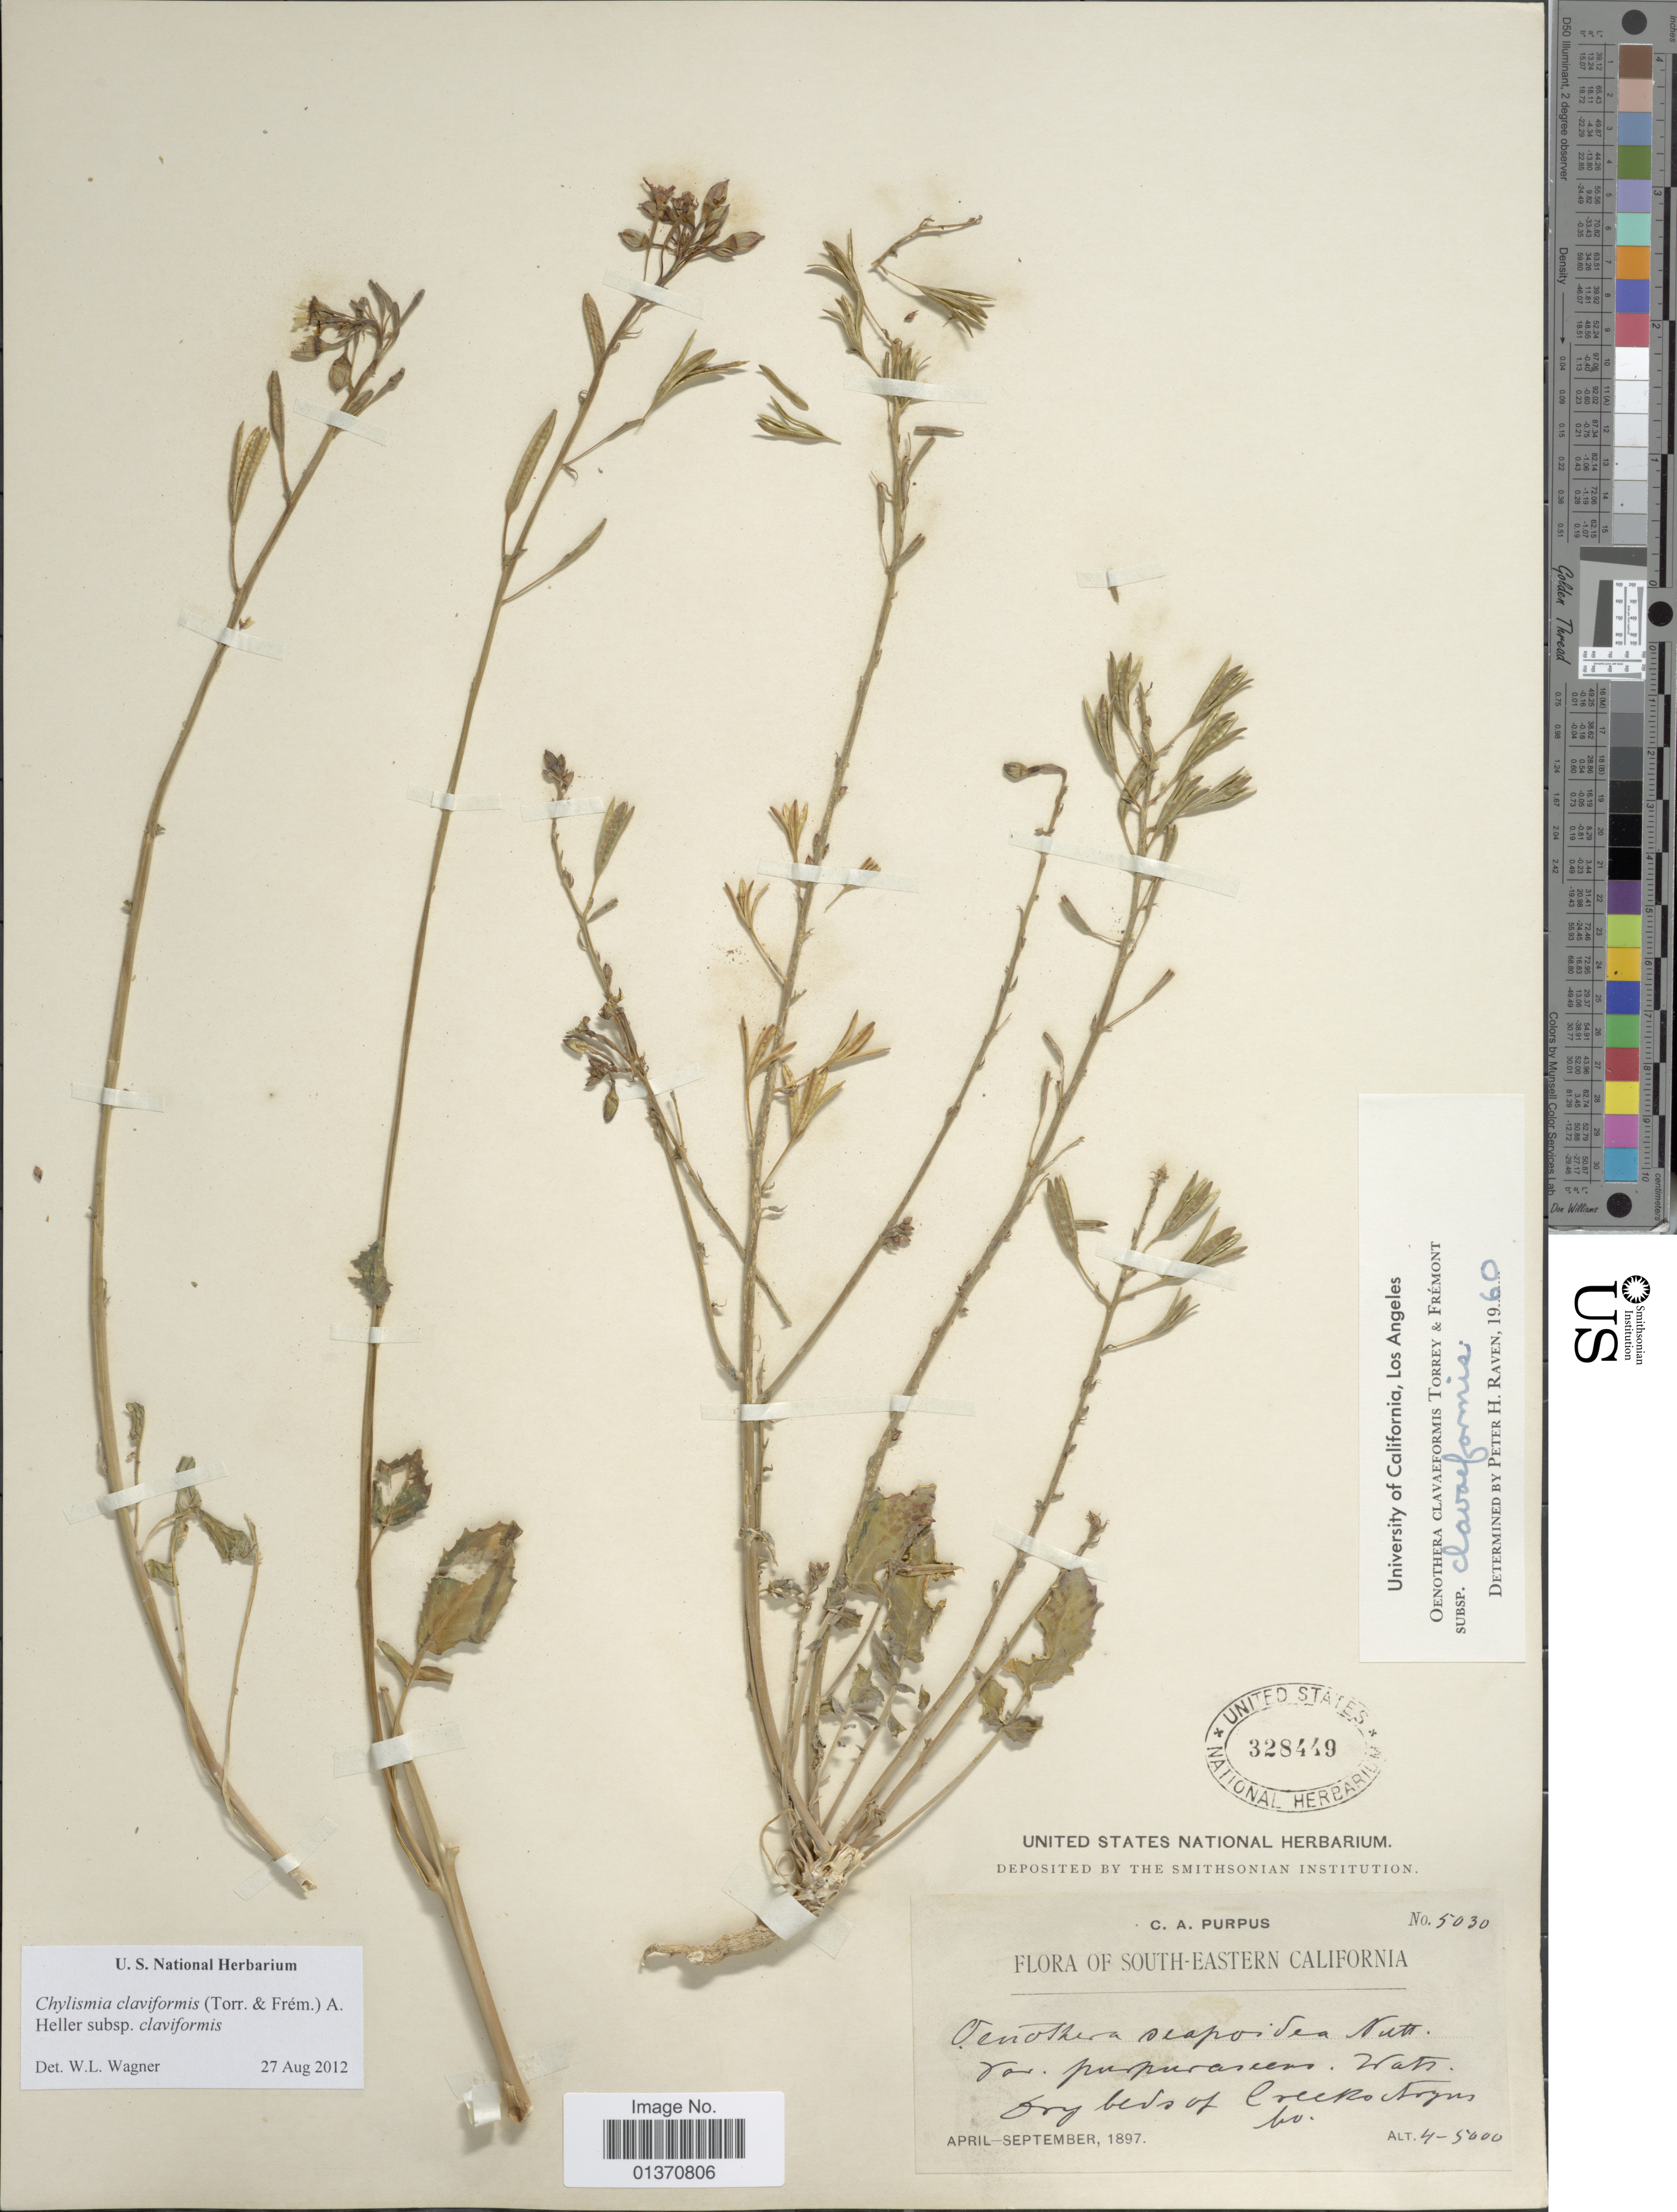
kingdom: Plantae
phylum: Tracheophyta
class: Magnoliopsida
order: Myrtales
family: Onagraceae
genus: Chylismia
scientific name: Chylismia claviformis subsp. claviformis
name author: (Torr. & Frém.) A. Heller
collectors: C. A. Purpus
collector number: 5030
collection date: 1897-04/1897-09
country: United States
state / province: California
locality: South-eastern California, dry beds of Creeks Argus Mts.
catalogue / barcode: US 328449